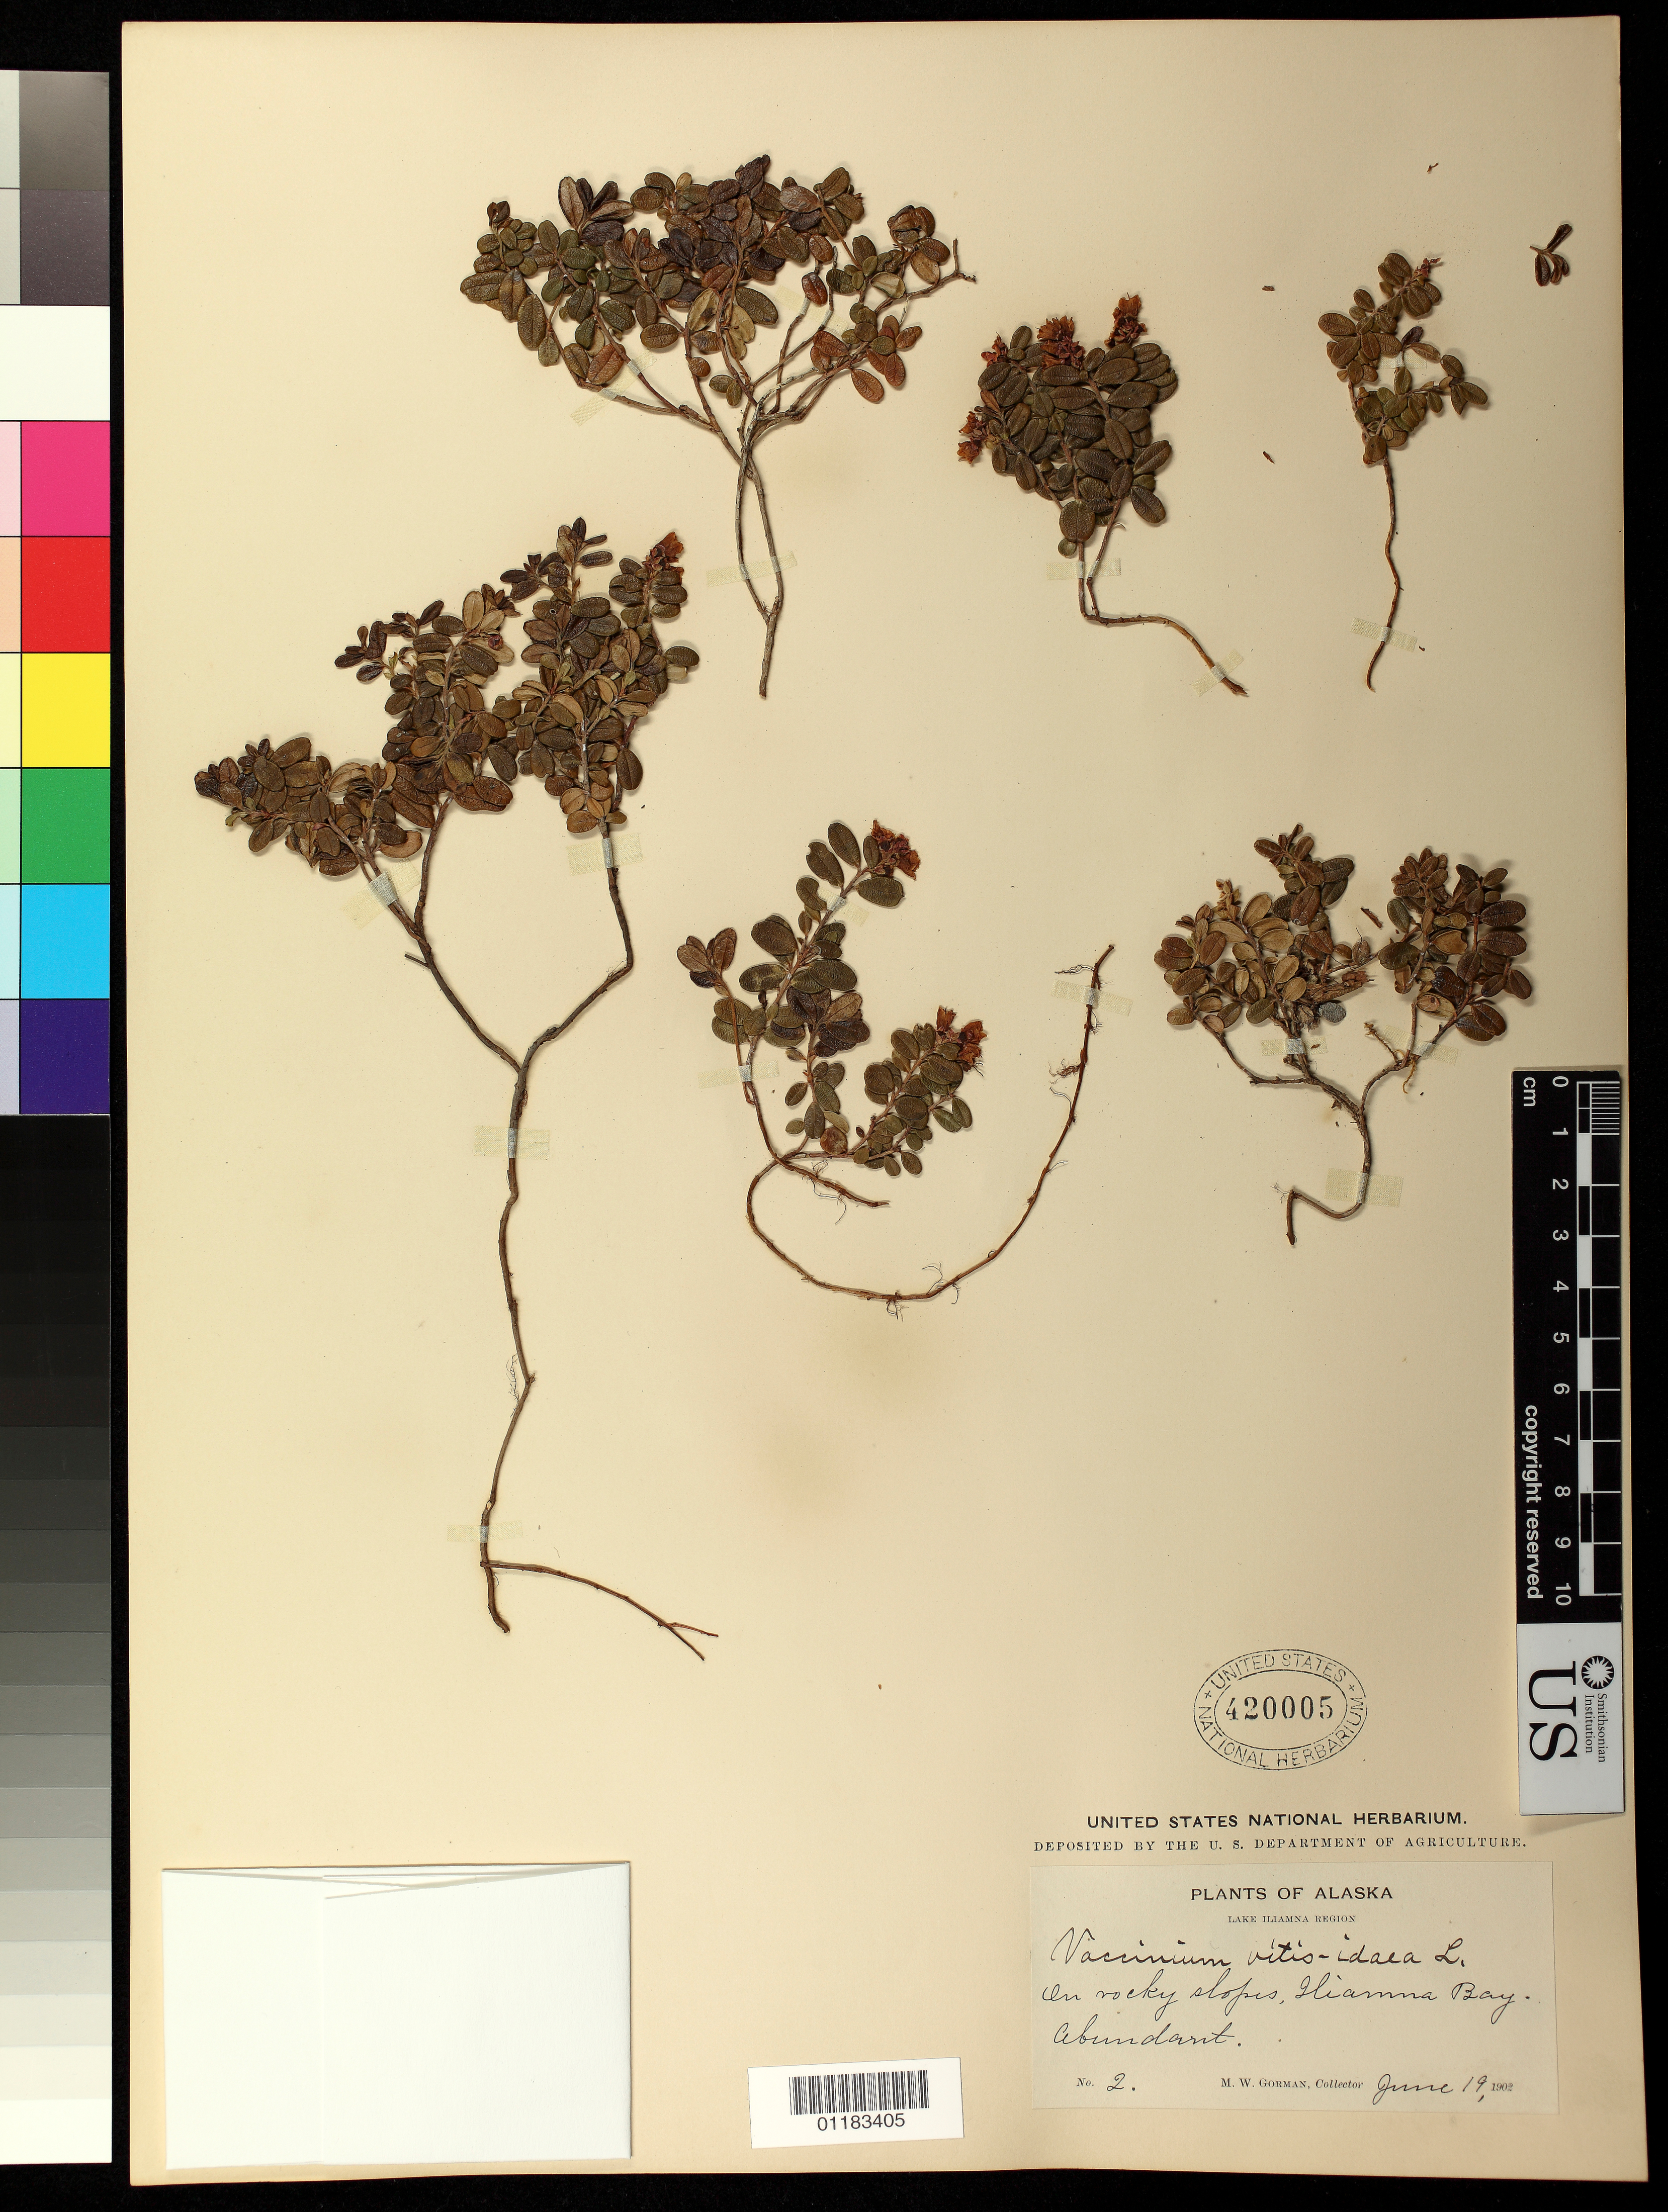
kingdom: Plantae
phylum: Tracheophyta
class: Magnoliopsida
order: Ericales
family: Ericaceae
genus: Vaccinium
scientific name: Vaccinium vitis-idaea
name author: L.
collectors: M. W. Gorman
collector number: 2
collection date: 1902-06-19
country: United States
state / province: Alaska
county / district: Lake and Peninsula Borough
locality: On rocky slopes, Iliamna Bay.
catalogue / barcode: US 420005